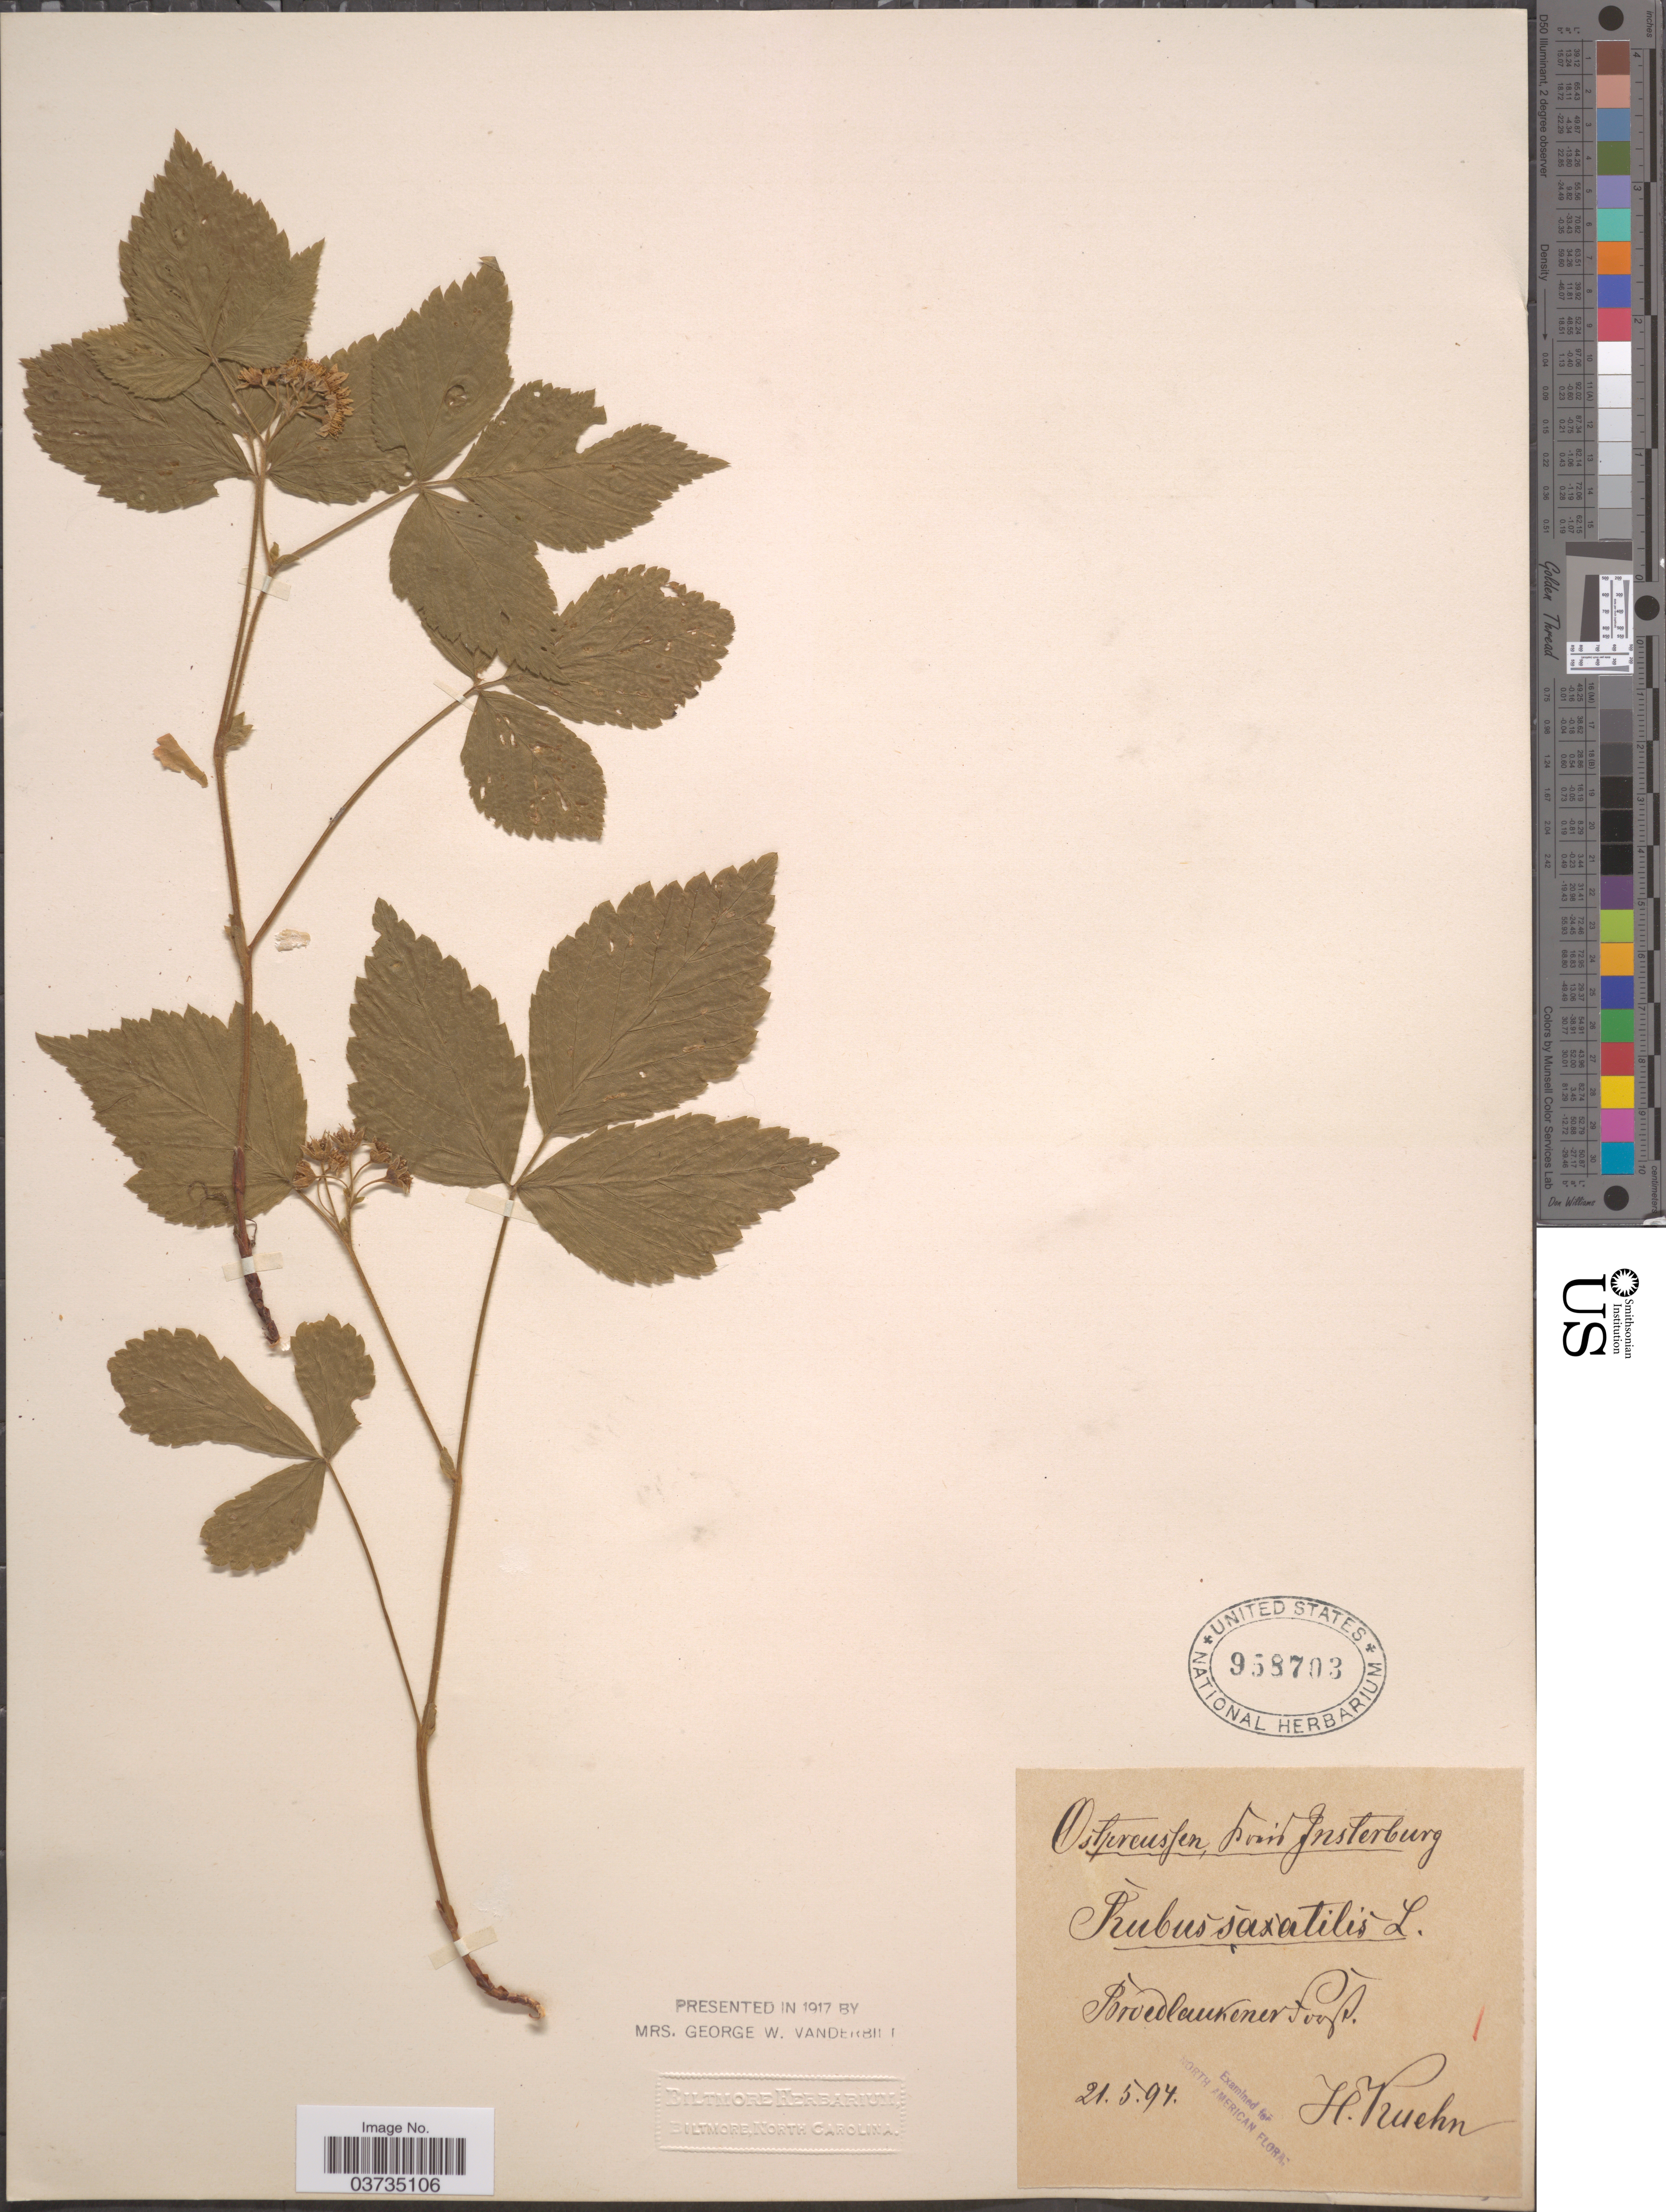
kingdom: Plantae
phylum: Tracheophyta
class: Magnoliopsida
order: Rosales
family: Rosaceae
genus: Rubus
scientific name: Rubus saxatilis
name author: L.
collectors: H. Kuehn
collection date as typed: Transcribed d/m/y: 21/5/94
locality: Ostpreussen, Próv [interpreted] Insterburg. Broedlaukener [interpreted] Fofs [interpreted] [unsure placement]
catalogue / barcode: US 958703